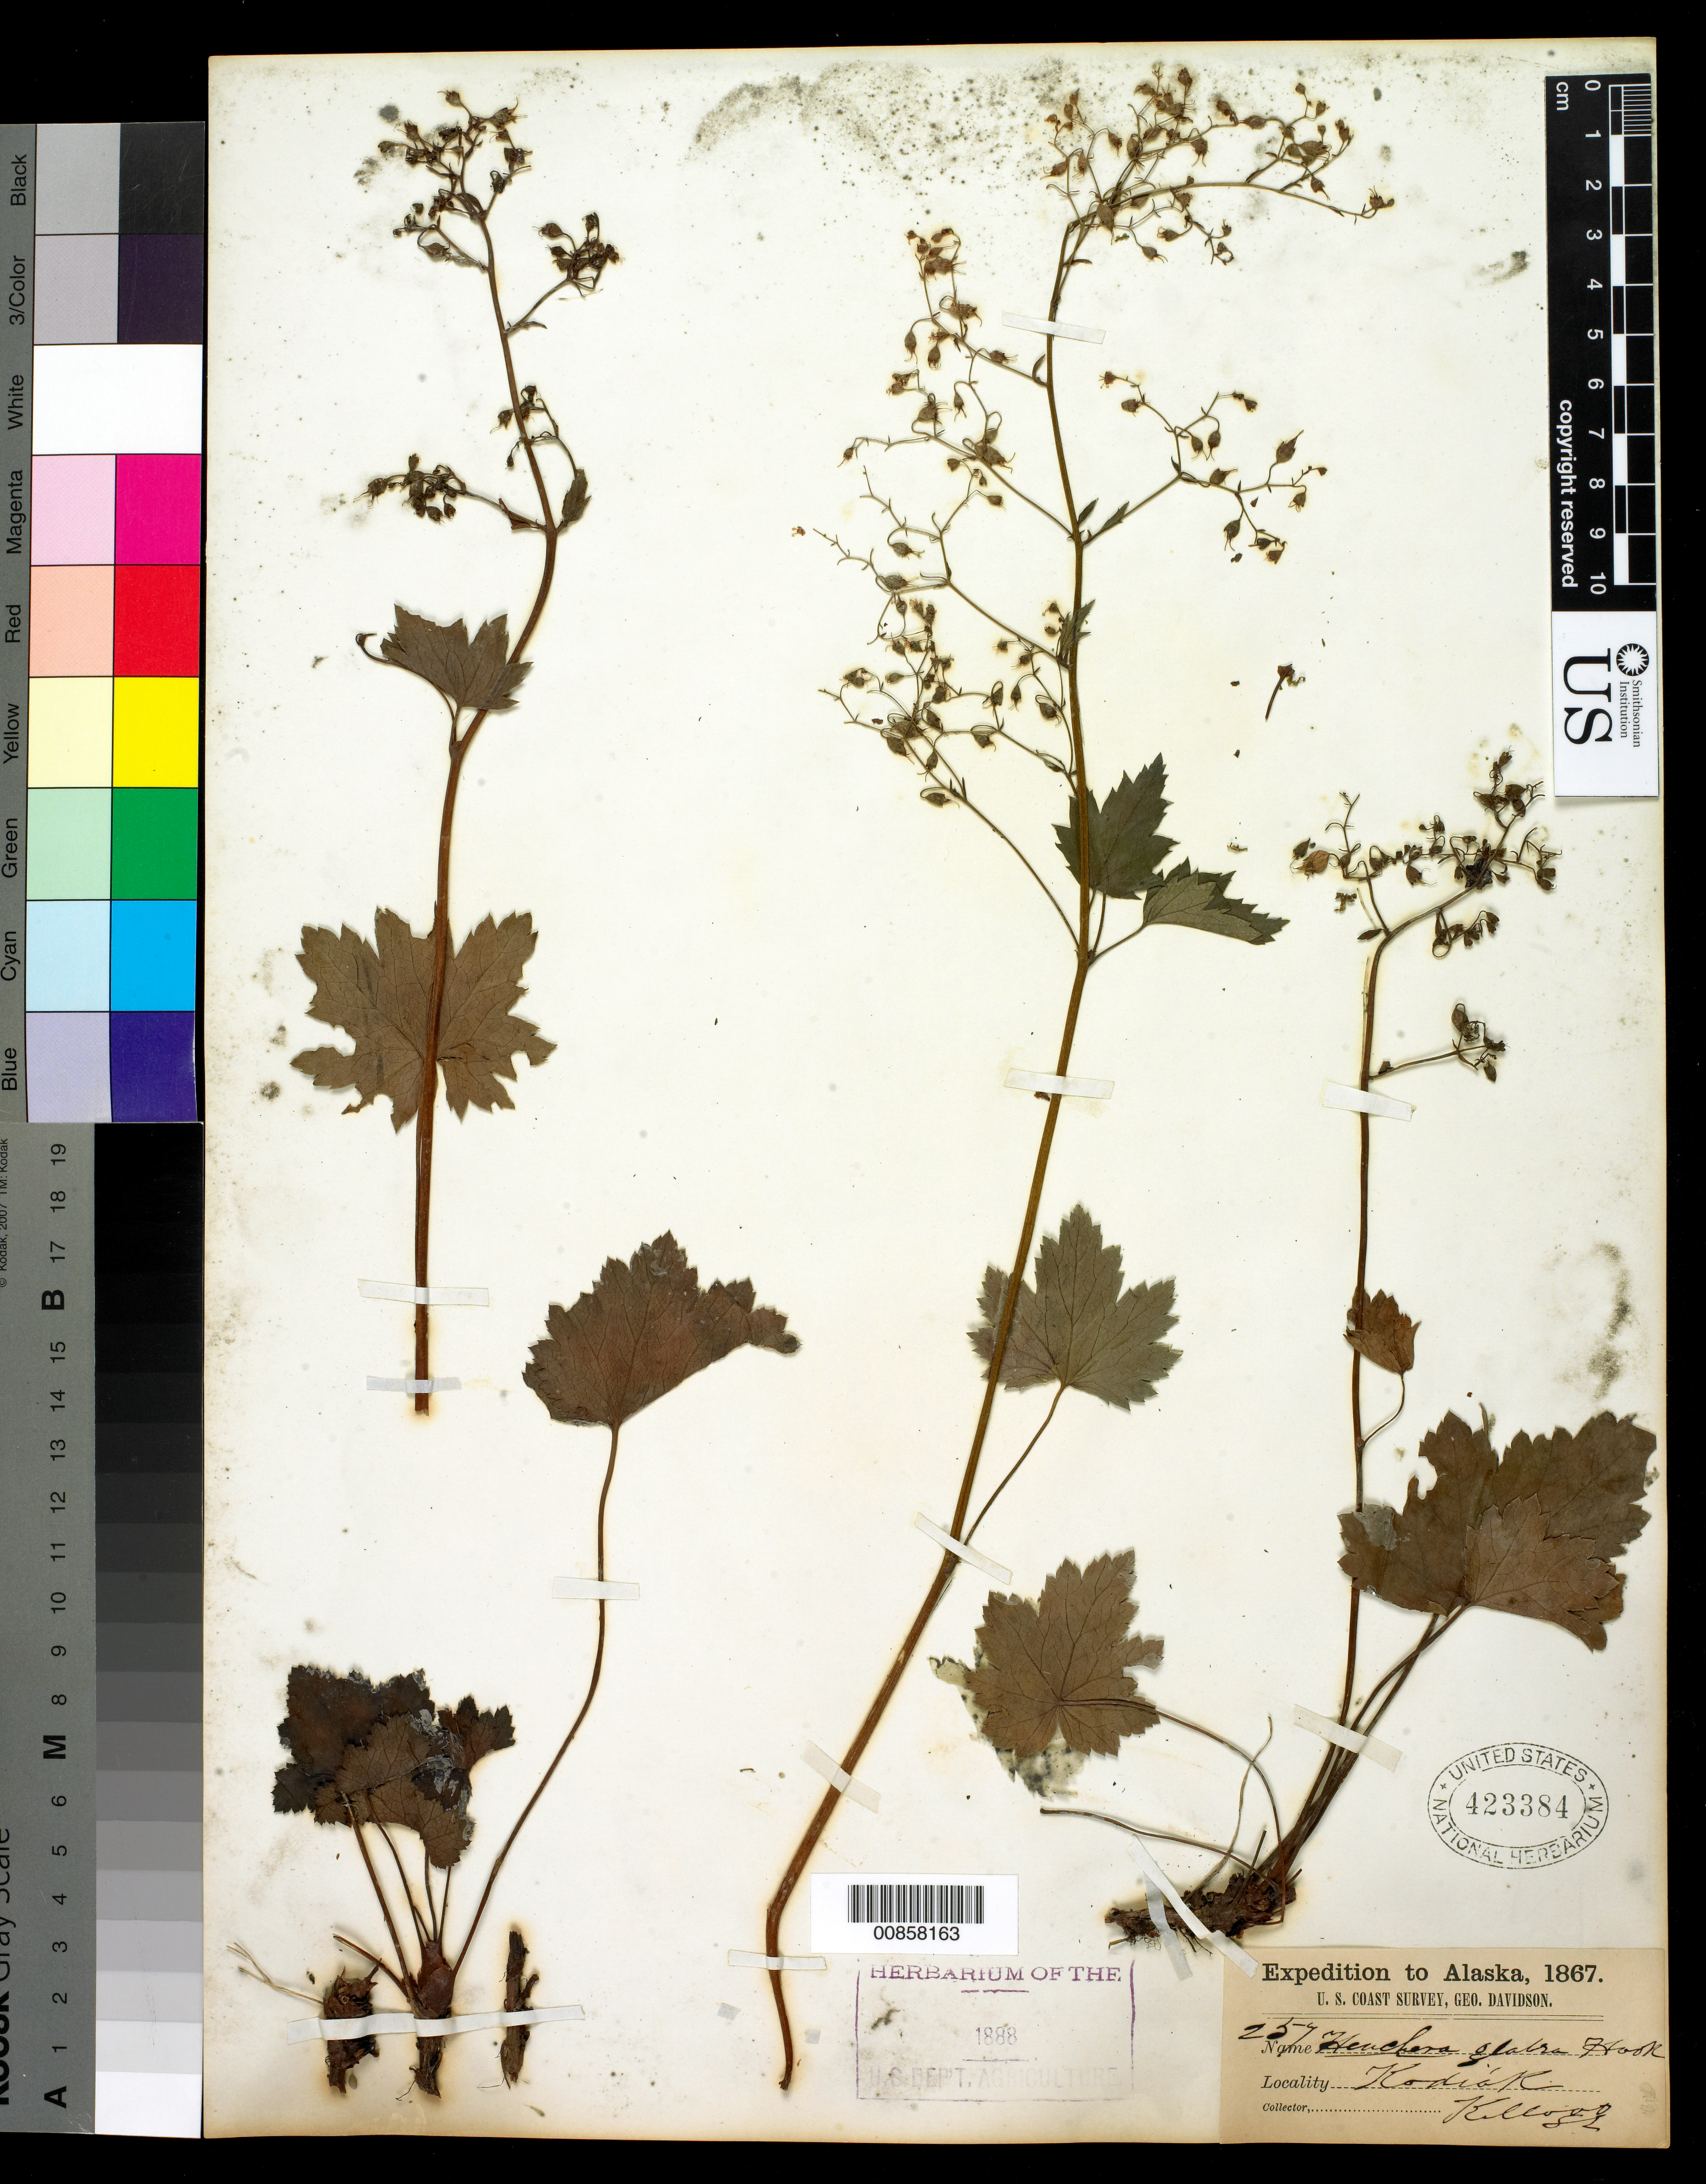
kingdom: Plantae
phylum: Tracheophyta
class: Magnoliopsida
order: Saxifragales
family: Saxifragaceae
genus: Heuchera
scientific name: Heuchera glabra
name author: Willd. ex Roem. & Schult.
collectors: -- Kellogg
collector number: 257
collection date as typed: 1867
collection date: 1867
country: United States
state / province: Alaska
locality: Kodiak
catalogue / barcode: US 423384